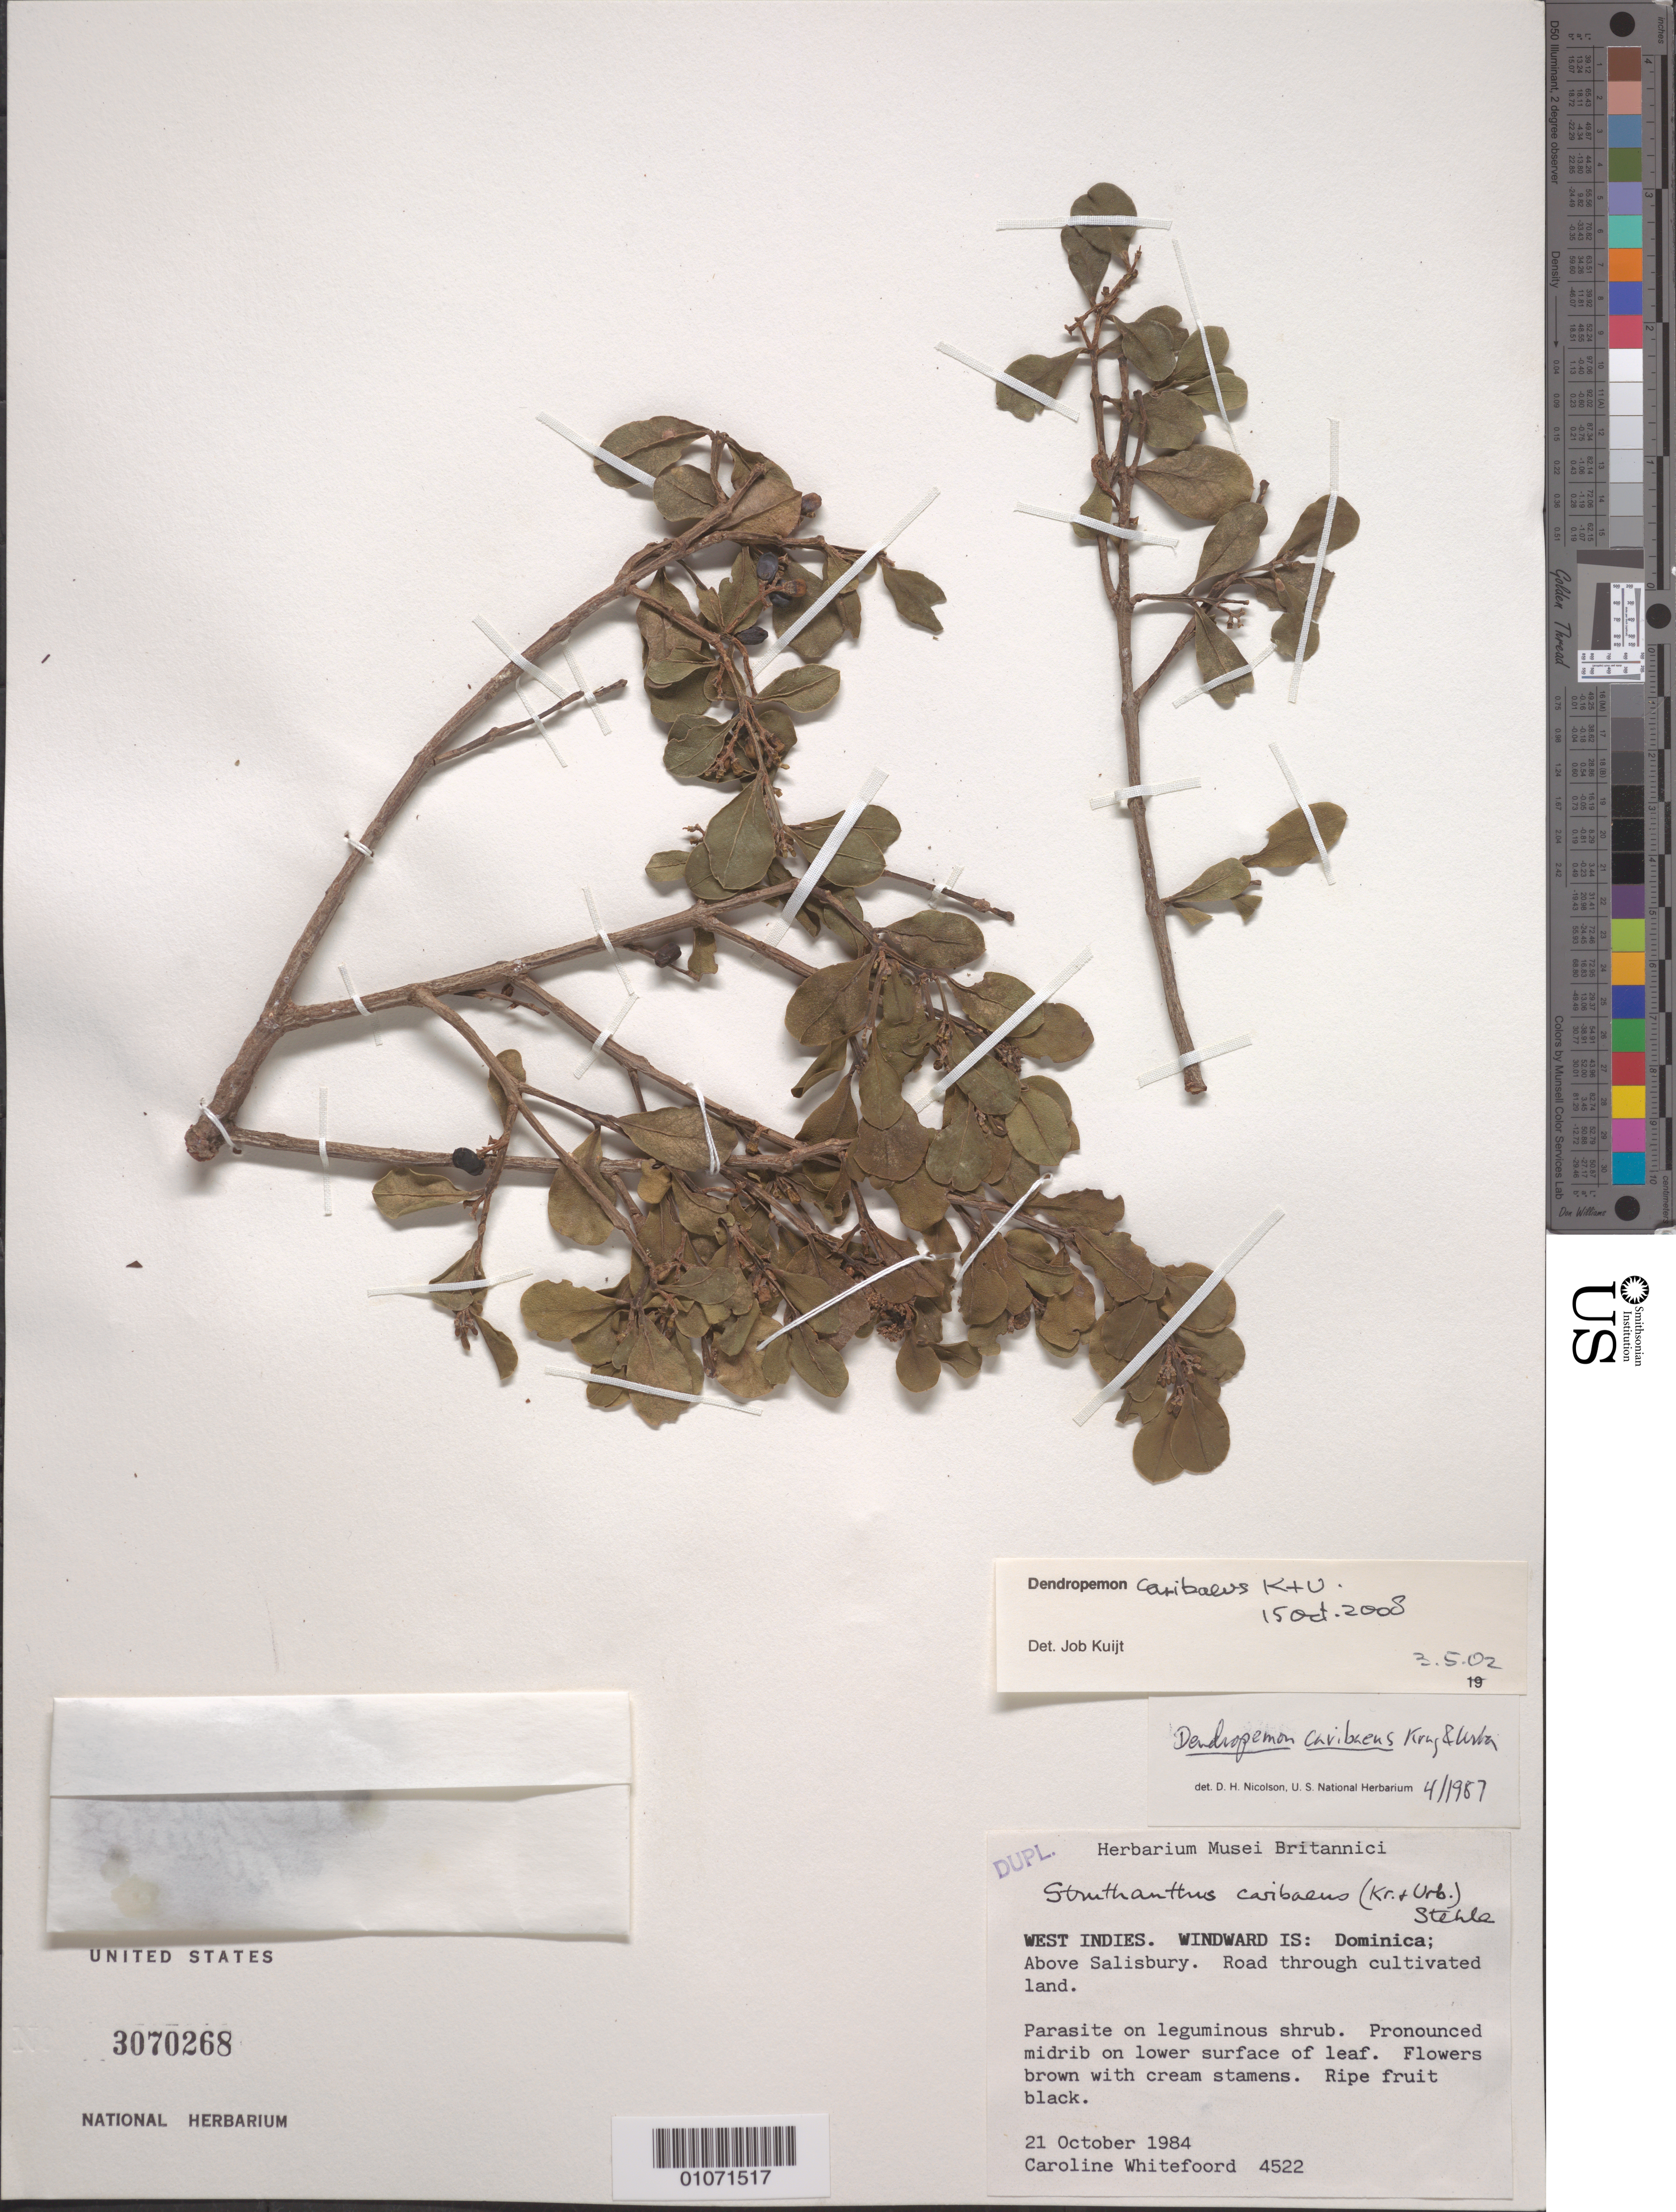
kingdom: Plantae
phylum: Tracheophyta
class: Magnoliopsida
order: Santalales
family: Loranthaceae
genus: Dendropemon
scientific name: Dendropemon caribaeus var. caribaeus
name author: Krug & Urb.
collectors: C. Whitefoord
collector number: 4522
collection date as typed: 21 Oct 1984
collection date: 1984-10-21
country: Dominica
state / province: St. Joseph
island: Dominica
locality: Windward Is: Above Salisbury. Road through cultivated land.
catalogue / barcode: US 3070268